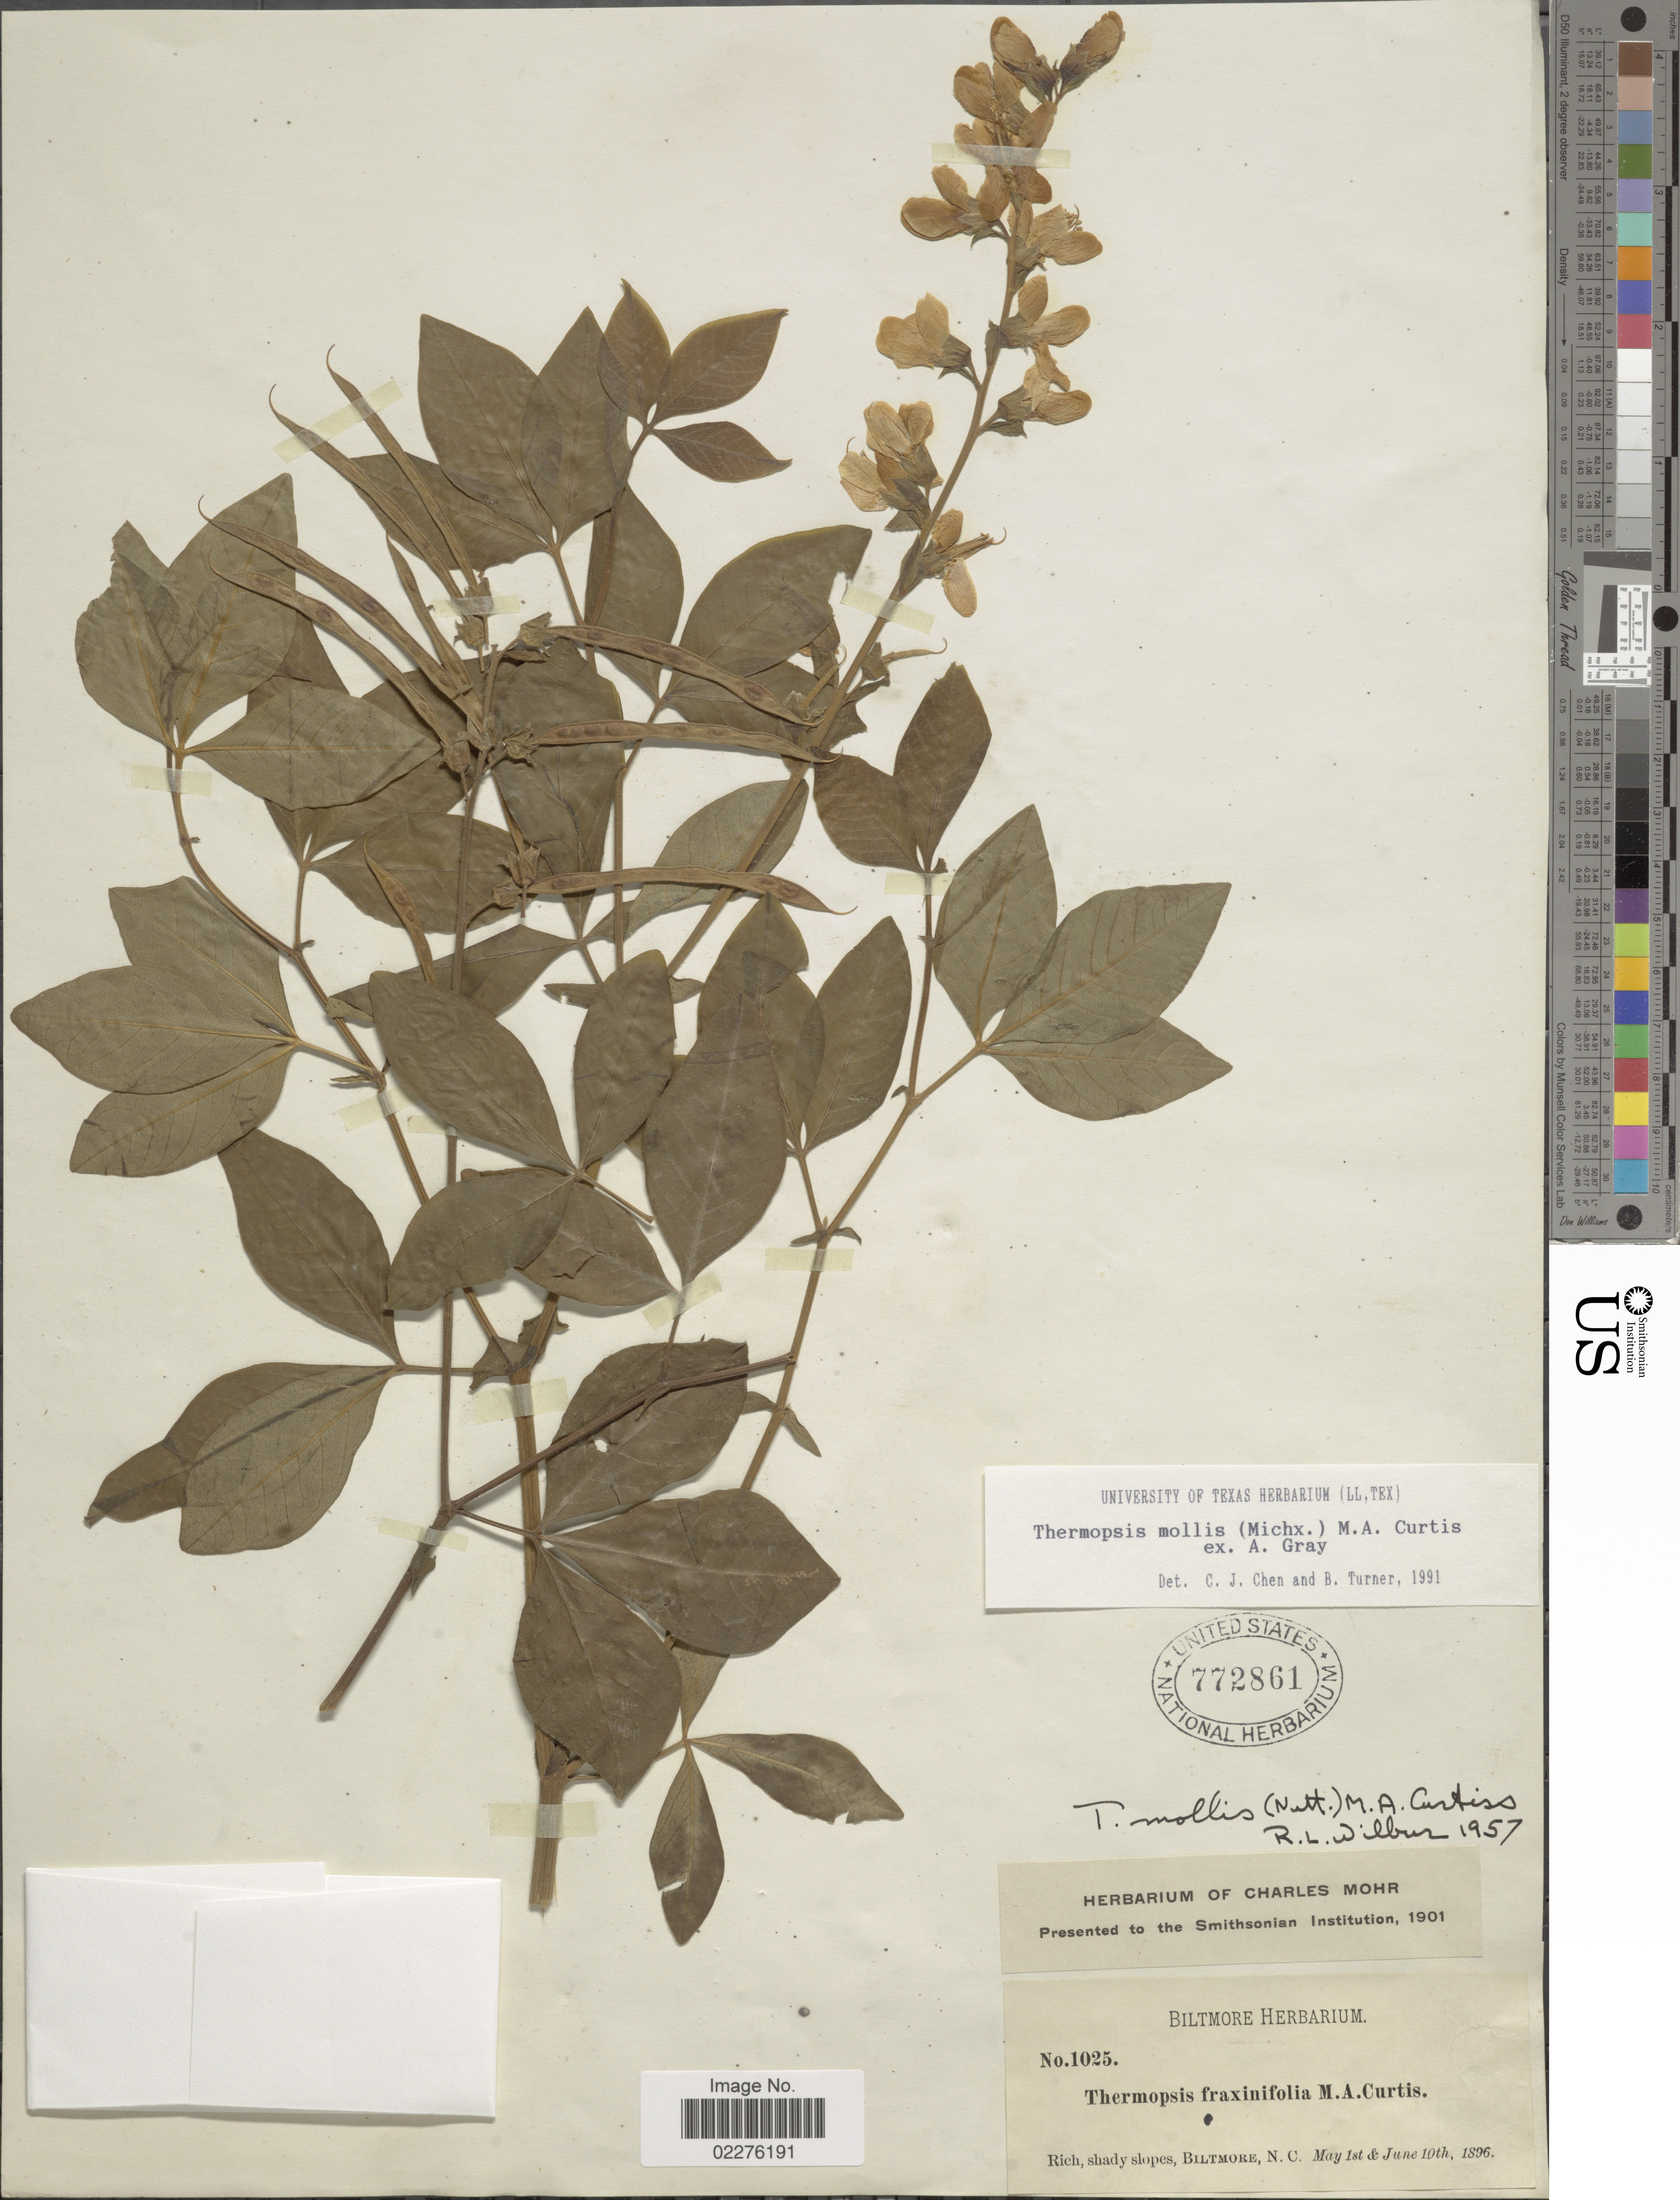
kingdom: Plantae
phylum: Tracheophyta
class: Magnoliopsida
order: Fabales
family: Fabaceae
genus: Thermopsis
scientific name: Thermopsis mollis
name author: (Michx.) M.A. Curtis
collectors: ex herb. Biltmore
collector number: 1025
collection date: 1896-05-01/1896-06-10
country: United States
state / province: North Carolina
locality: Rich, shady slopes, Biltmore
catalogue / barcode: US 772861